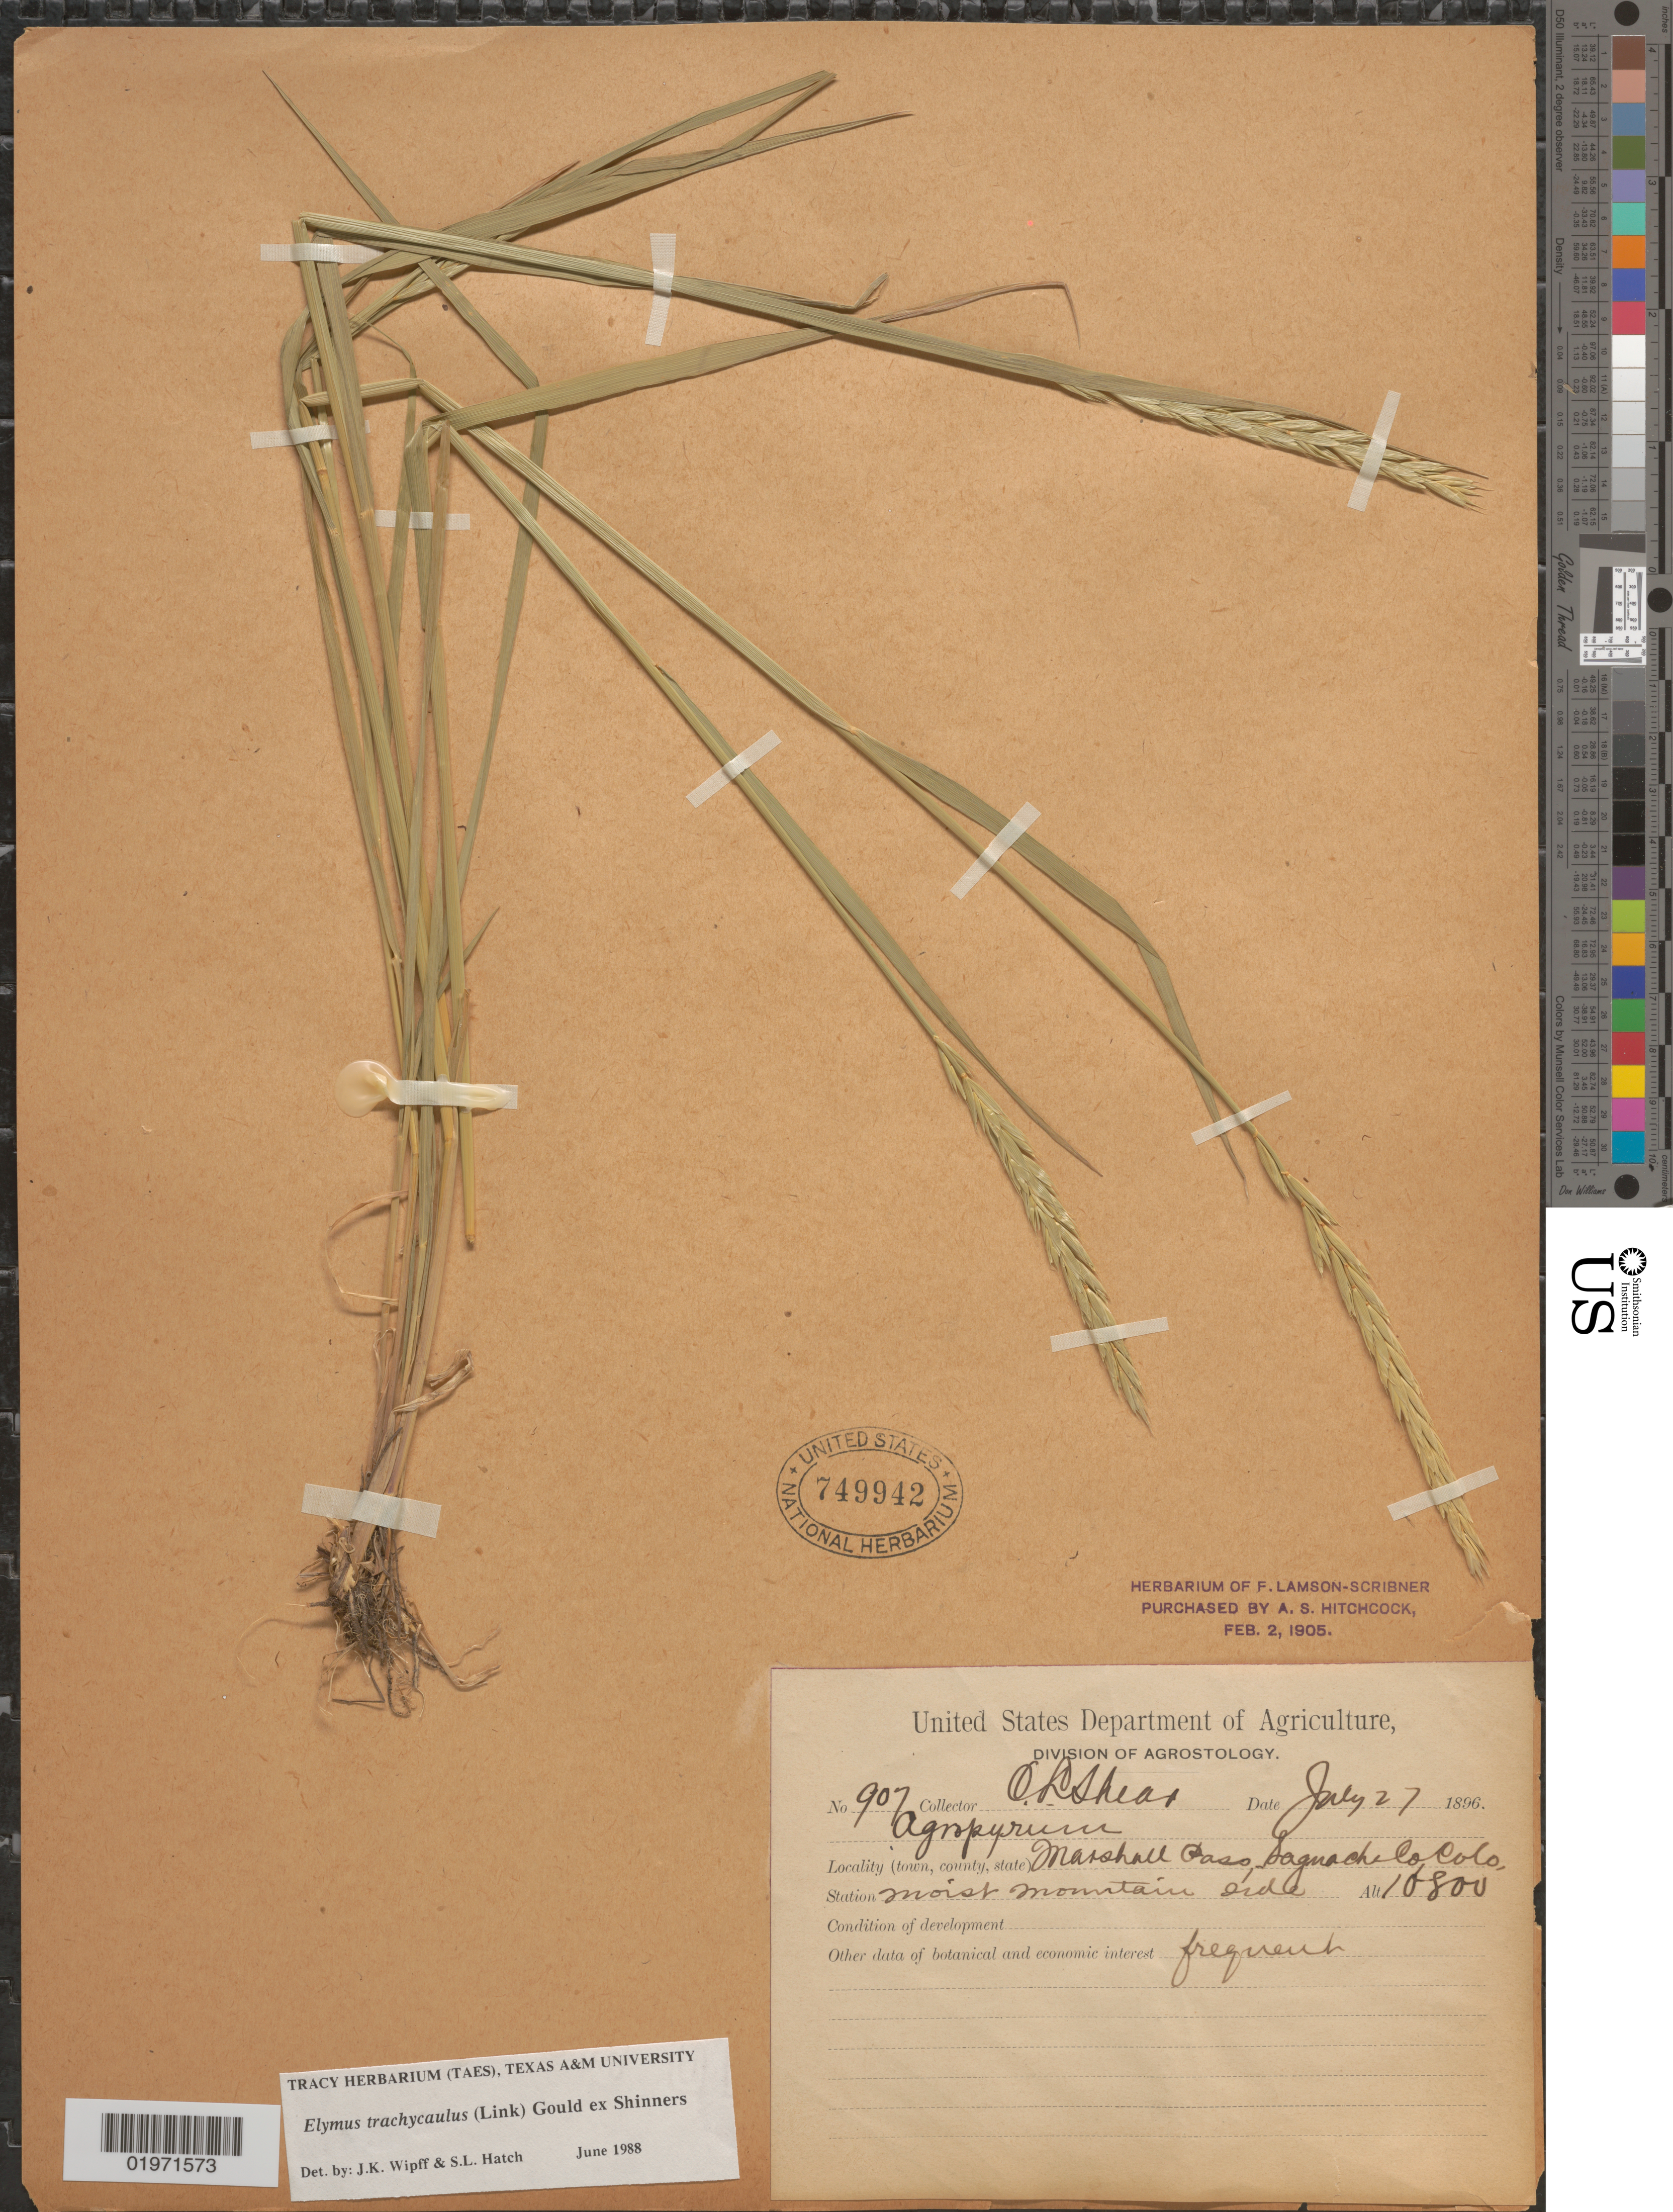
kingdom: Plantae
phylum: Tracheophyta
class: Liliopsida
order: Poales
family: Poaceae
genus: Elymus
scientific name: Elymus trachycaulus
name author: (Link) Gould ex Shinners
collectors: C. L. Shear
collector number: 907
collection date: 1896-07-27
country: United States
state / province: Colorado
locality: Marshall Pass, Saguache Co.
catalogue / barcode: US 749942